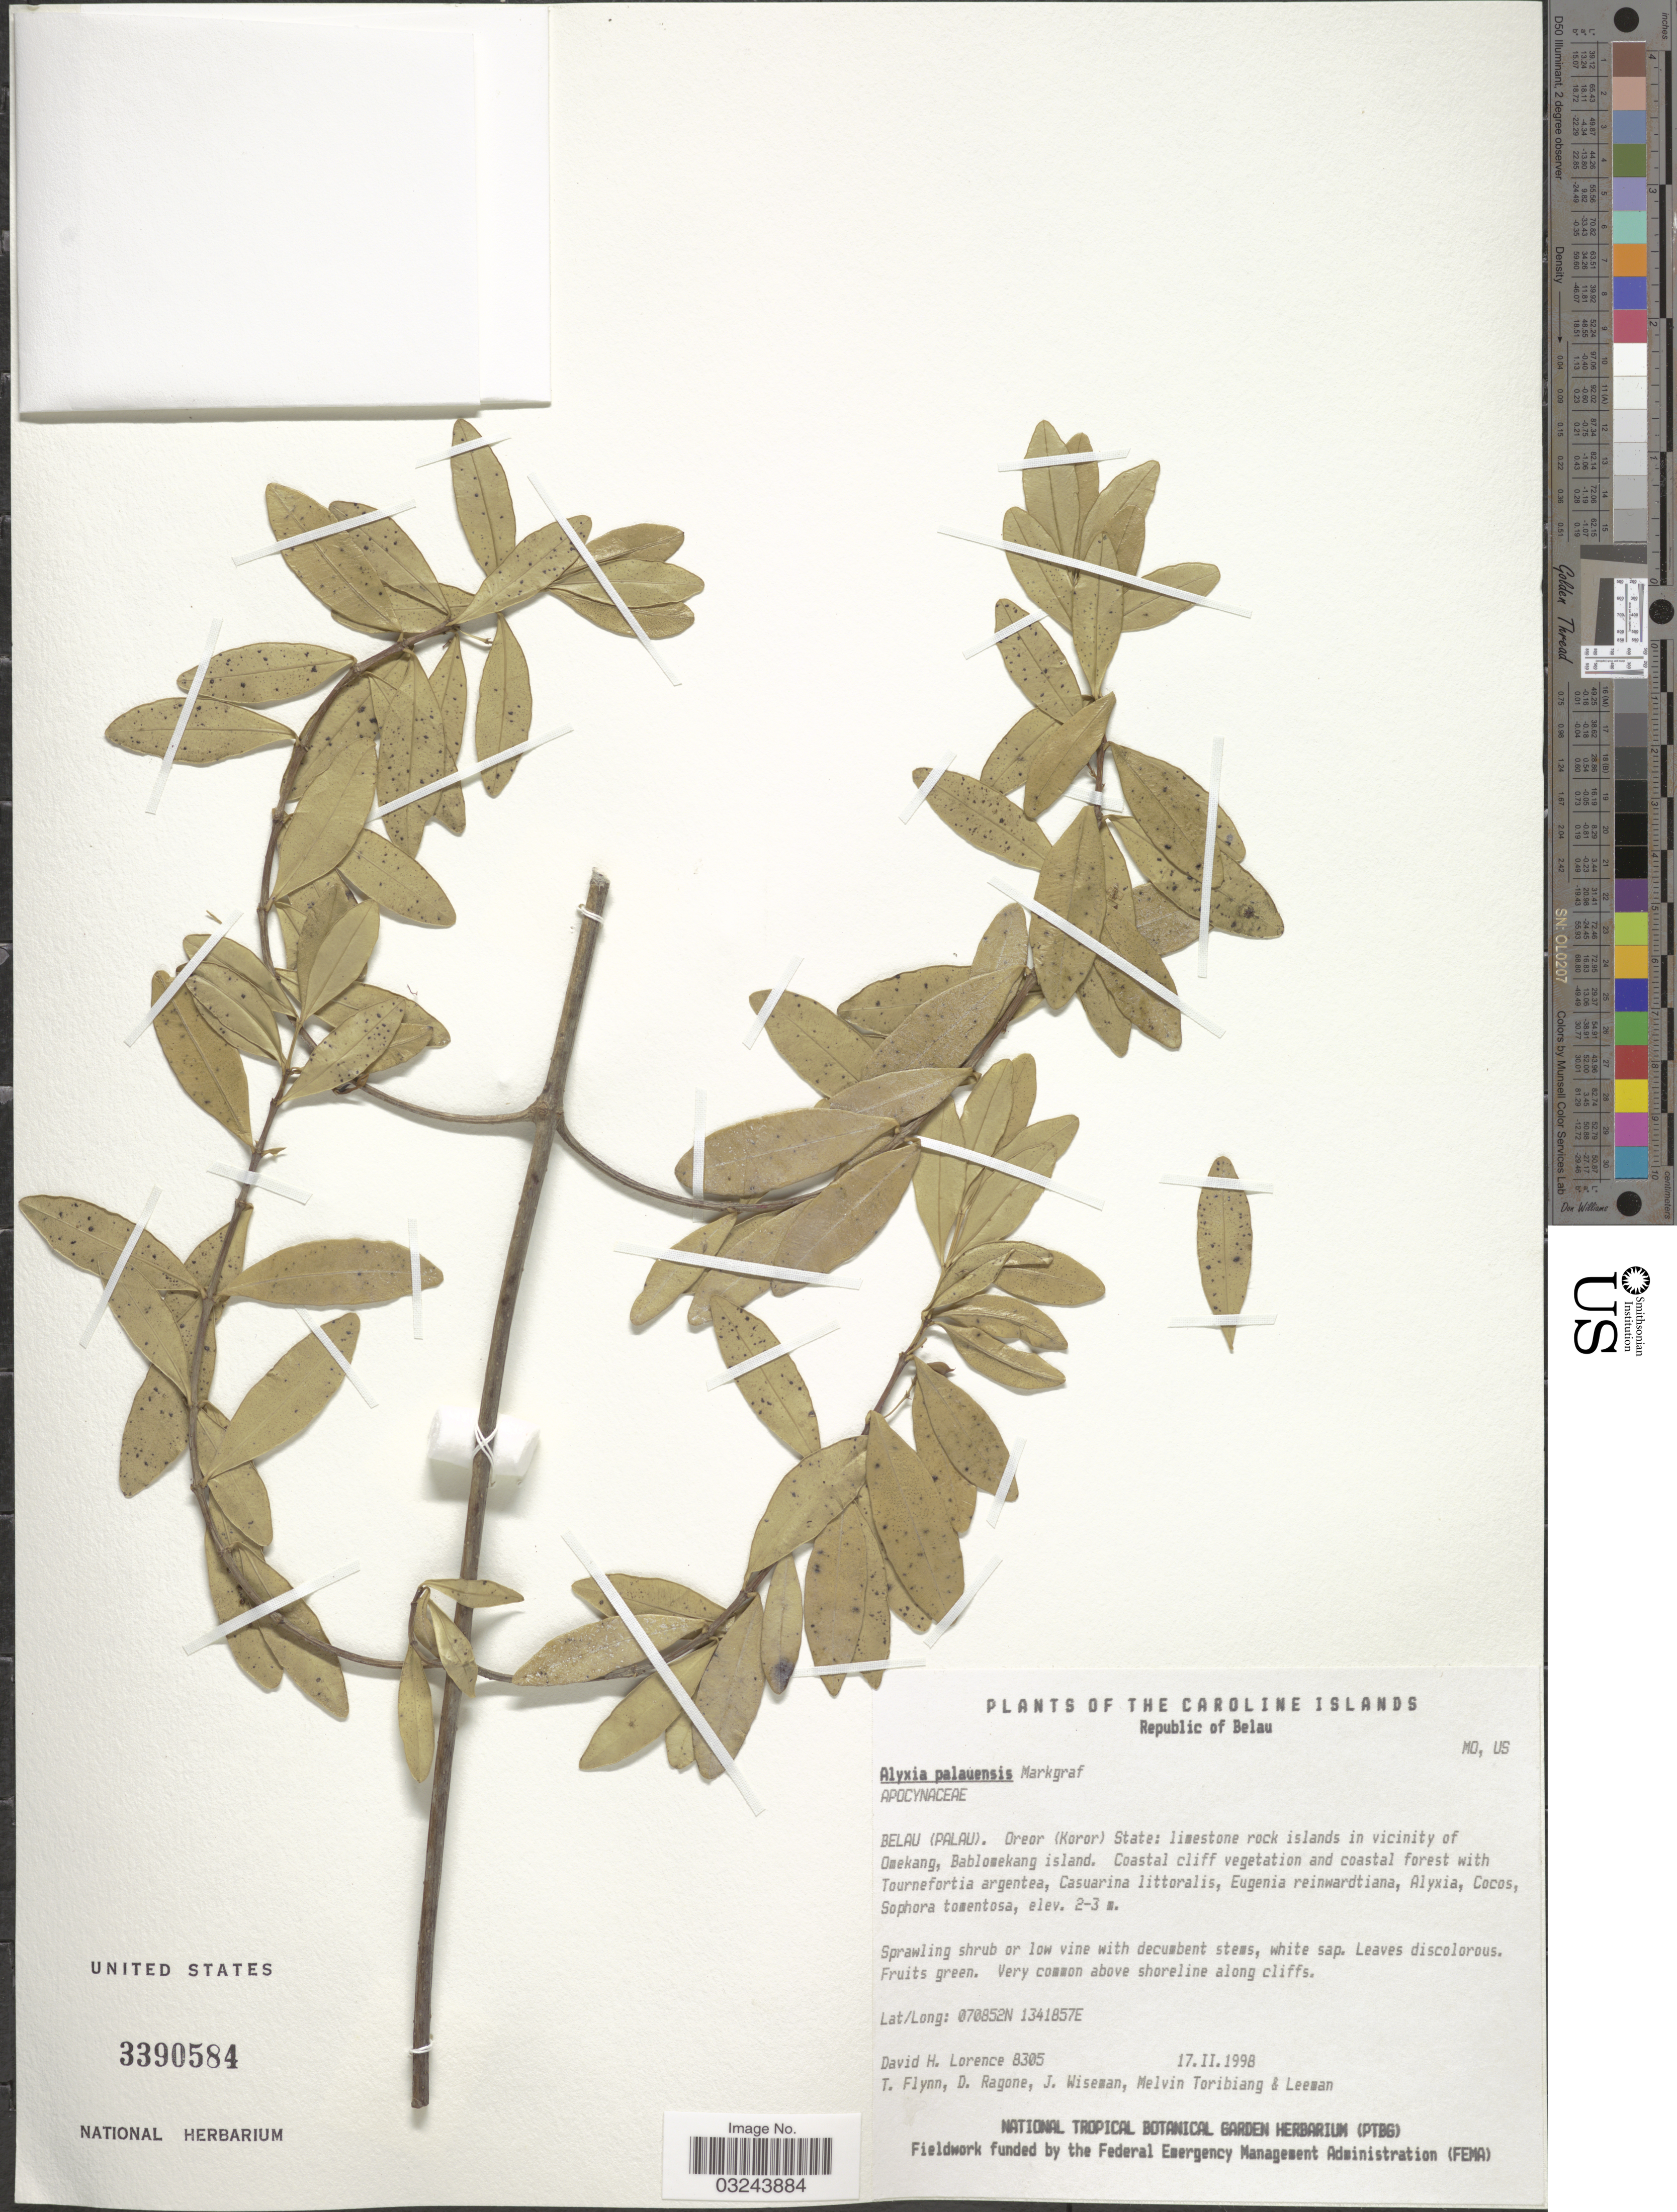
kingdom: Plantae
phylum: Tracheophyta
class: Magnoliopsida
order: Gentianales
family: Apocynaceae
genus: Alyxia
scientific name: Alyxia palauensis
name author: Markgr.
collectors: D. Lorence, T. Flynn, D. Ragone, J. Wiseman & et al.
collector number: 8305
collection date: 1998-02-17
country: Palau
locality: The Caroline Islands. Republic of Belau. Belau (Palau). Oreor (Koror) State; limestone rock islands in vicinity of Omekang, Bablomekang island.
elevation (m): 2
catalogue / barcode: US 3390584